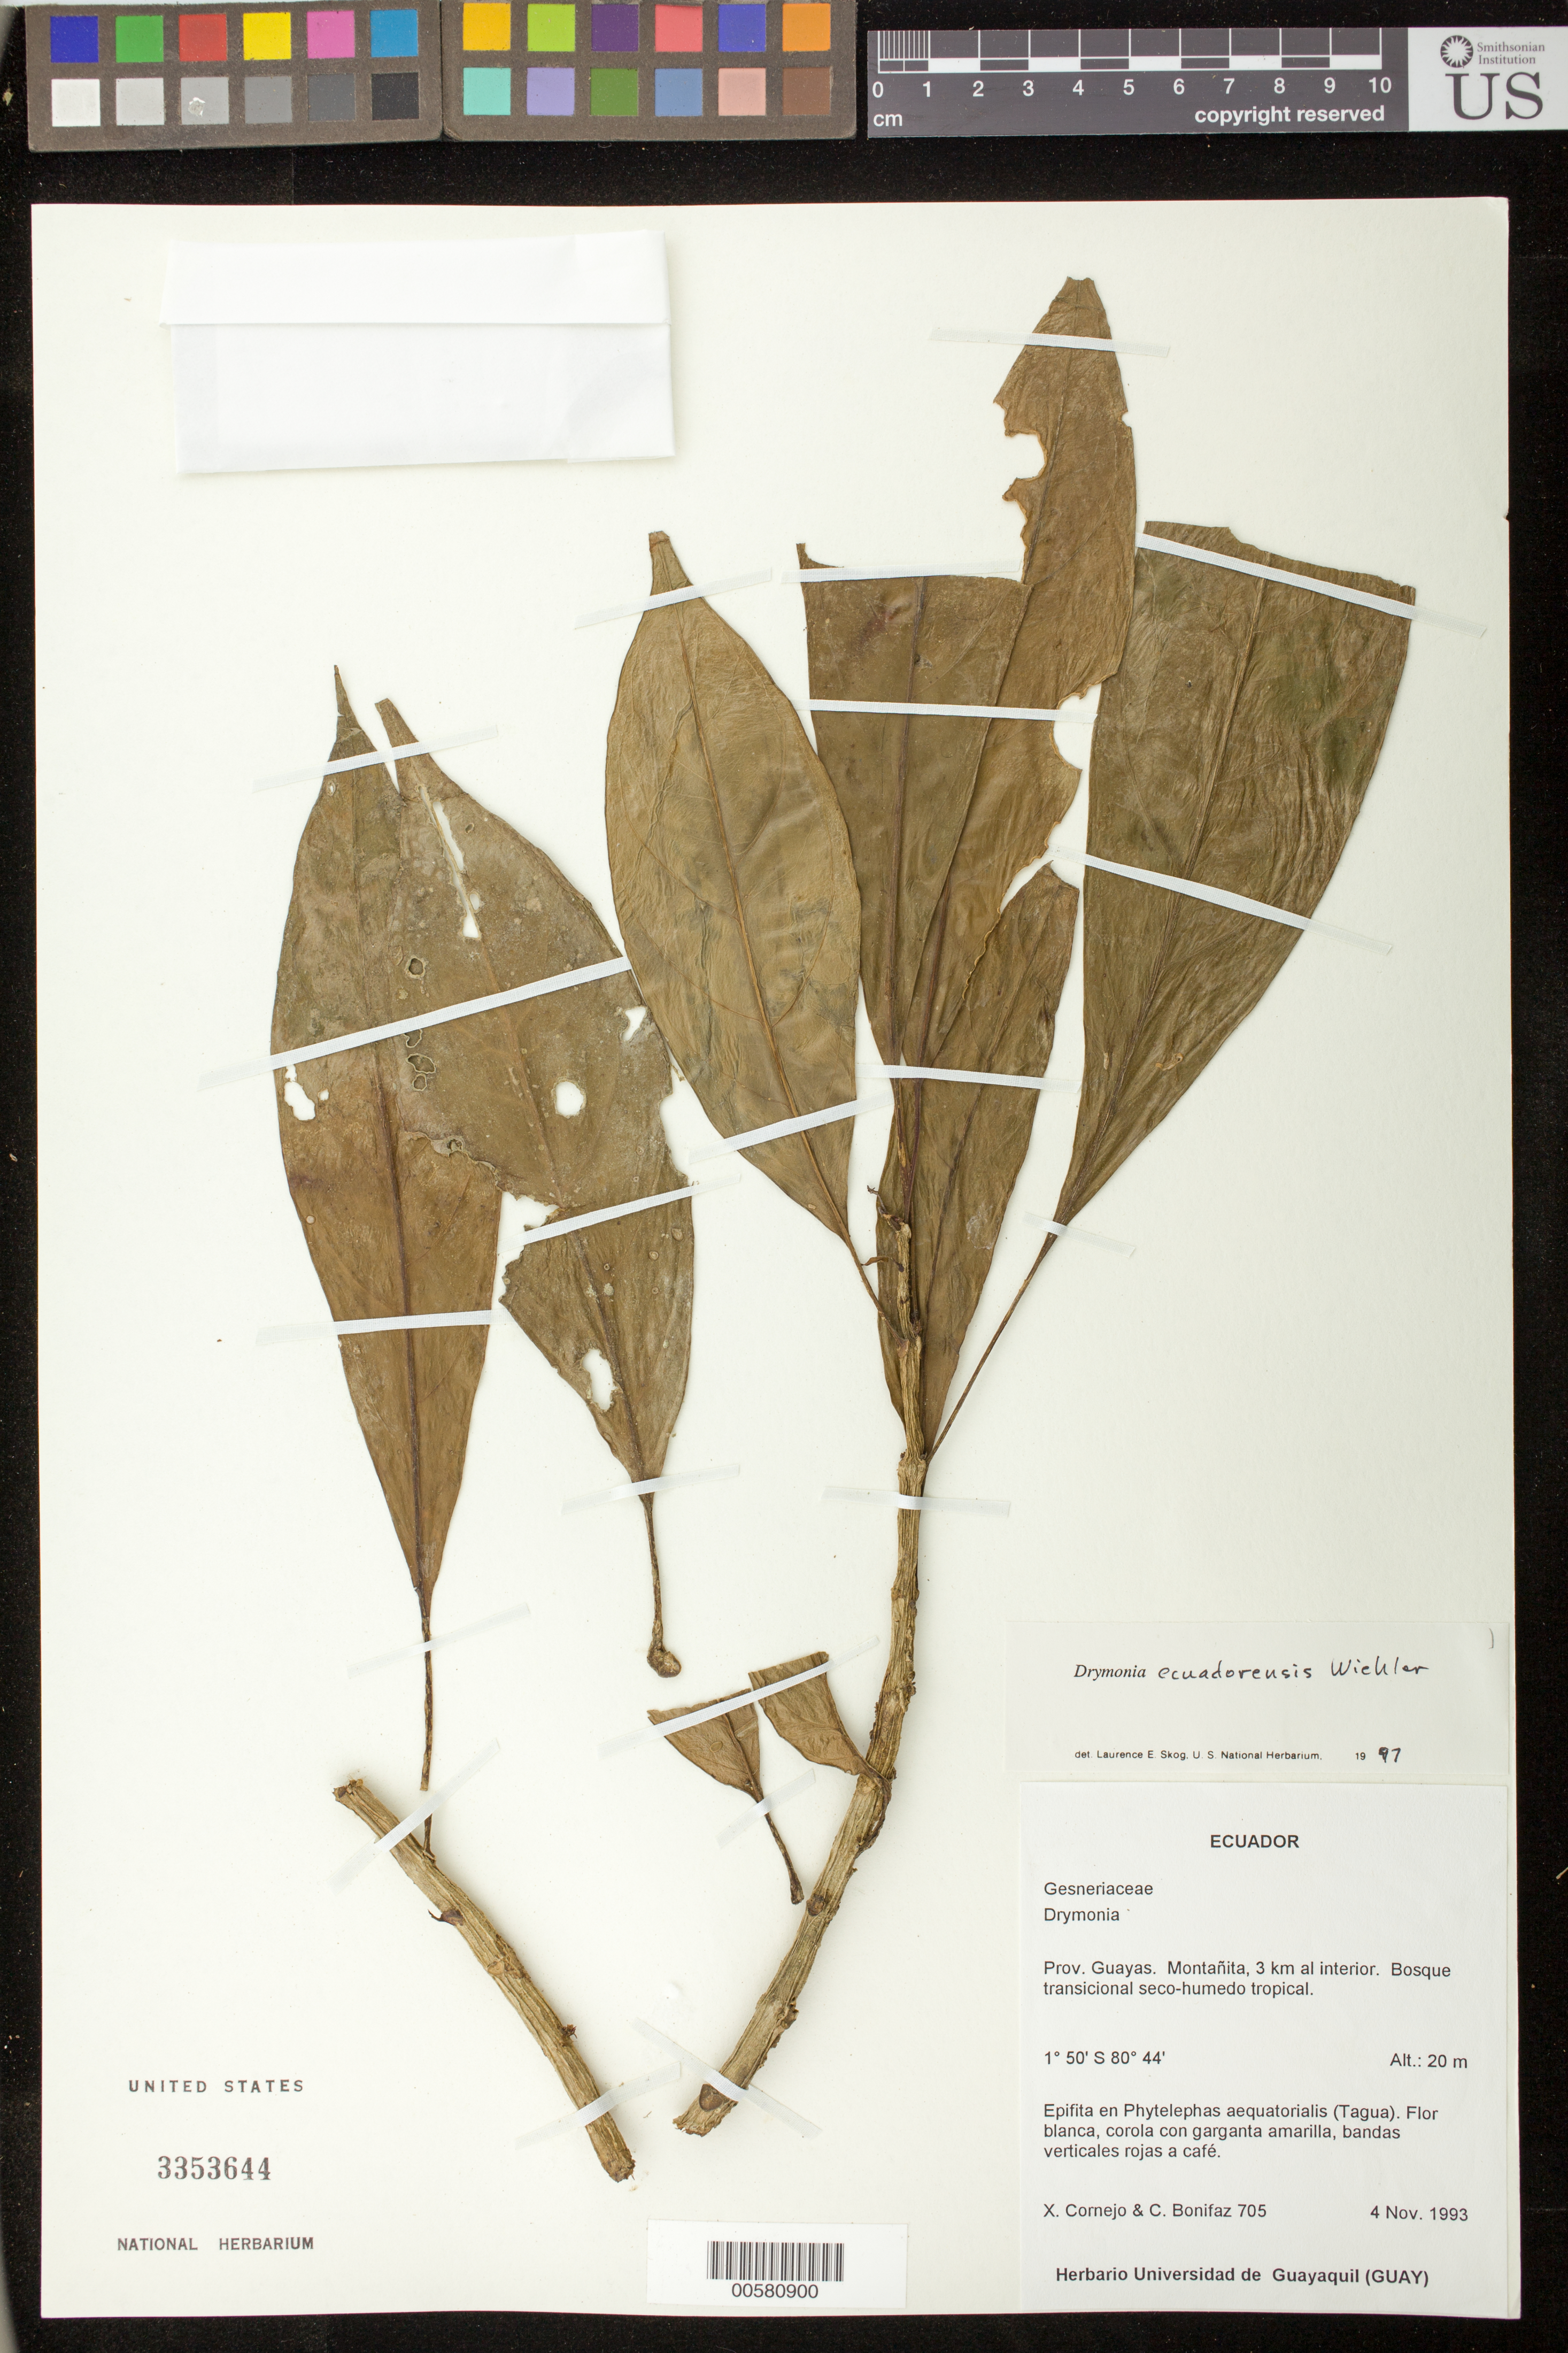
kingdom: Plantae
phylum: Tracheophyta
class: Magnoliopsida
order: Lamiales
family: Gesneriaceae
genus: Drymonia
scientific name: Drymonia ecuadorensis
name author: Wiehler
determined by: Skog, Laurence E.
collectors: X. F. Cornejo & C. Bonifaz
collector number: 705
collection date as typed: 04 Nov 1993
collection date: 1993-11-04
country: Ecuador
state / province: Guayas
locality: Montañita, 3 km al interior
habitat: Bosque transicional seco-humedo tropical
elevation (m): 20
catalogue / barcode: US 3353644